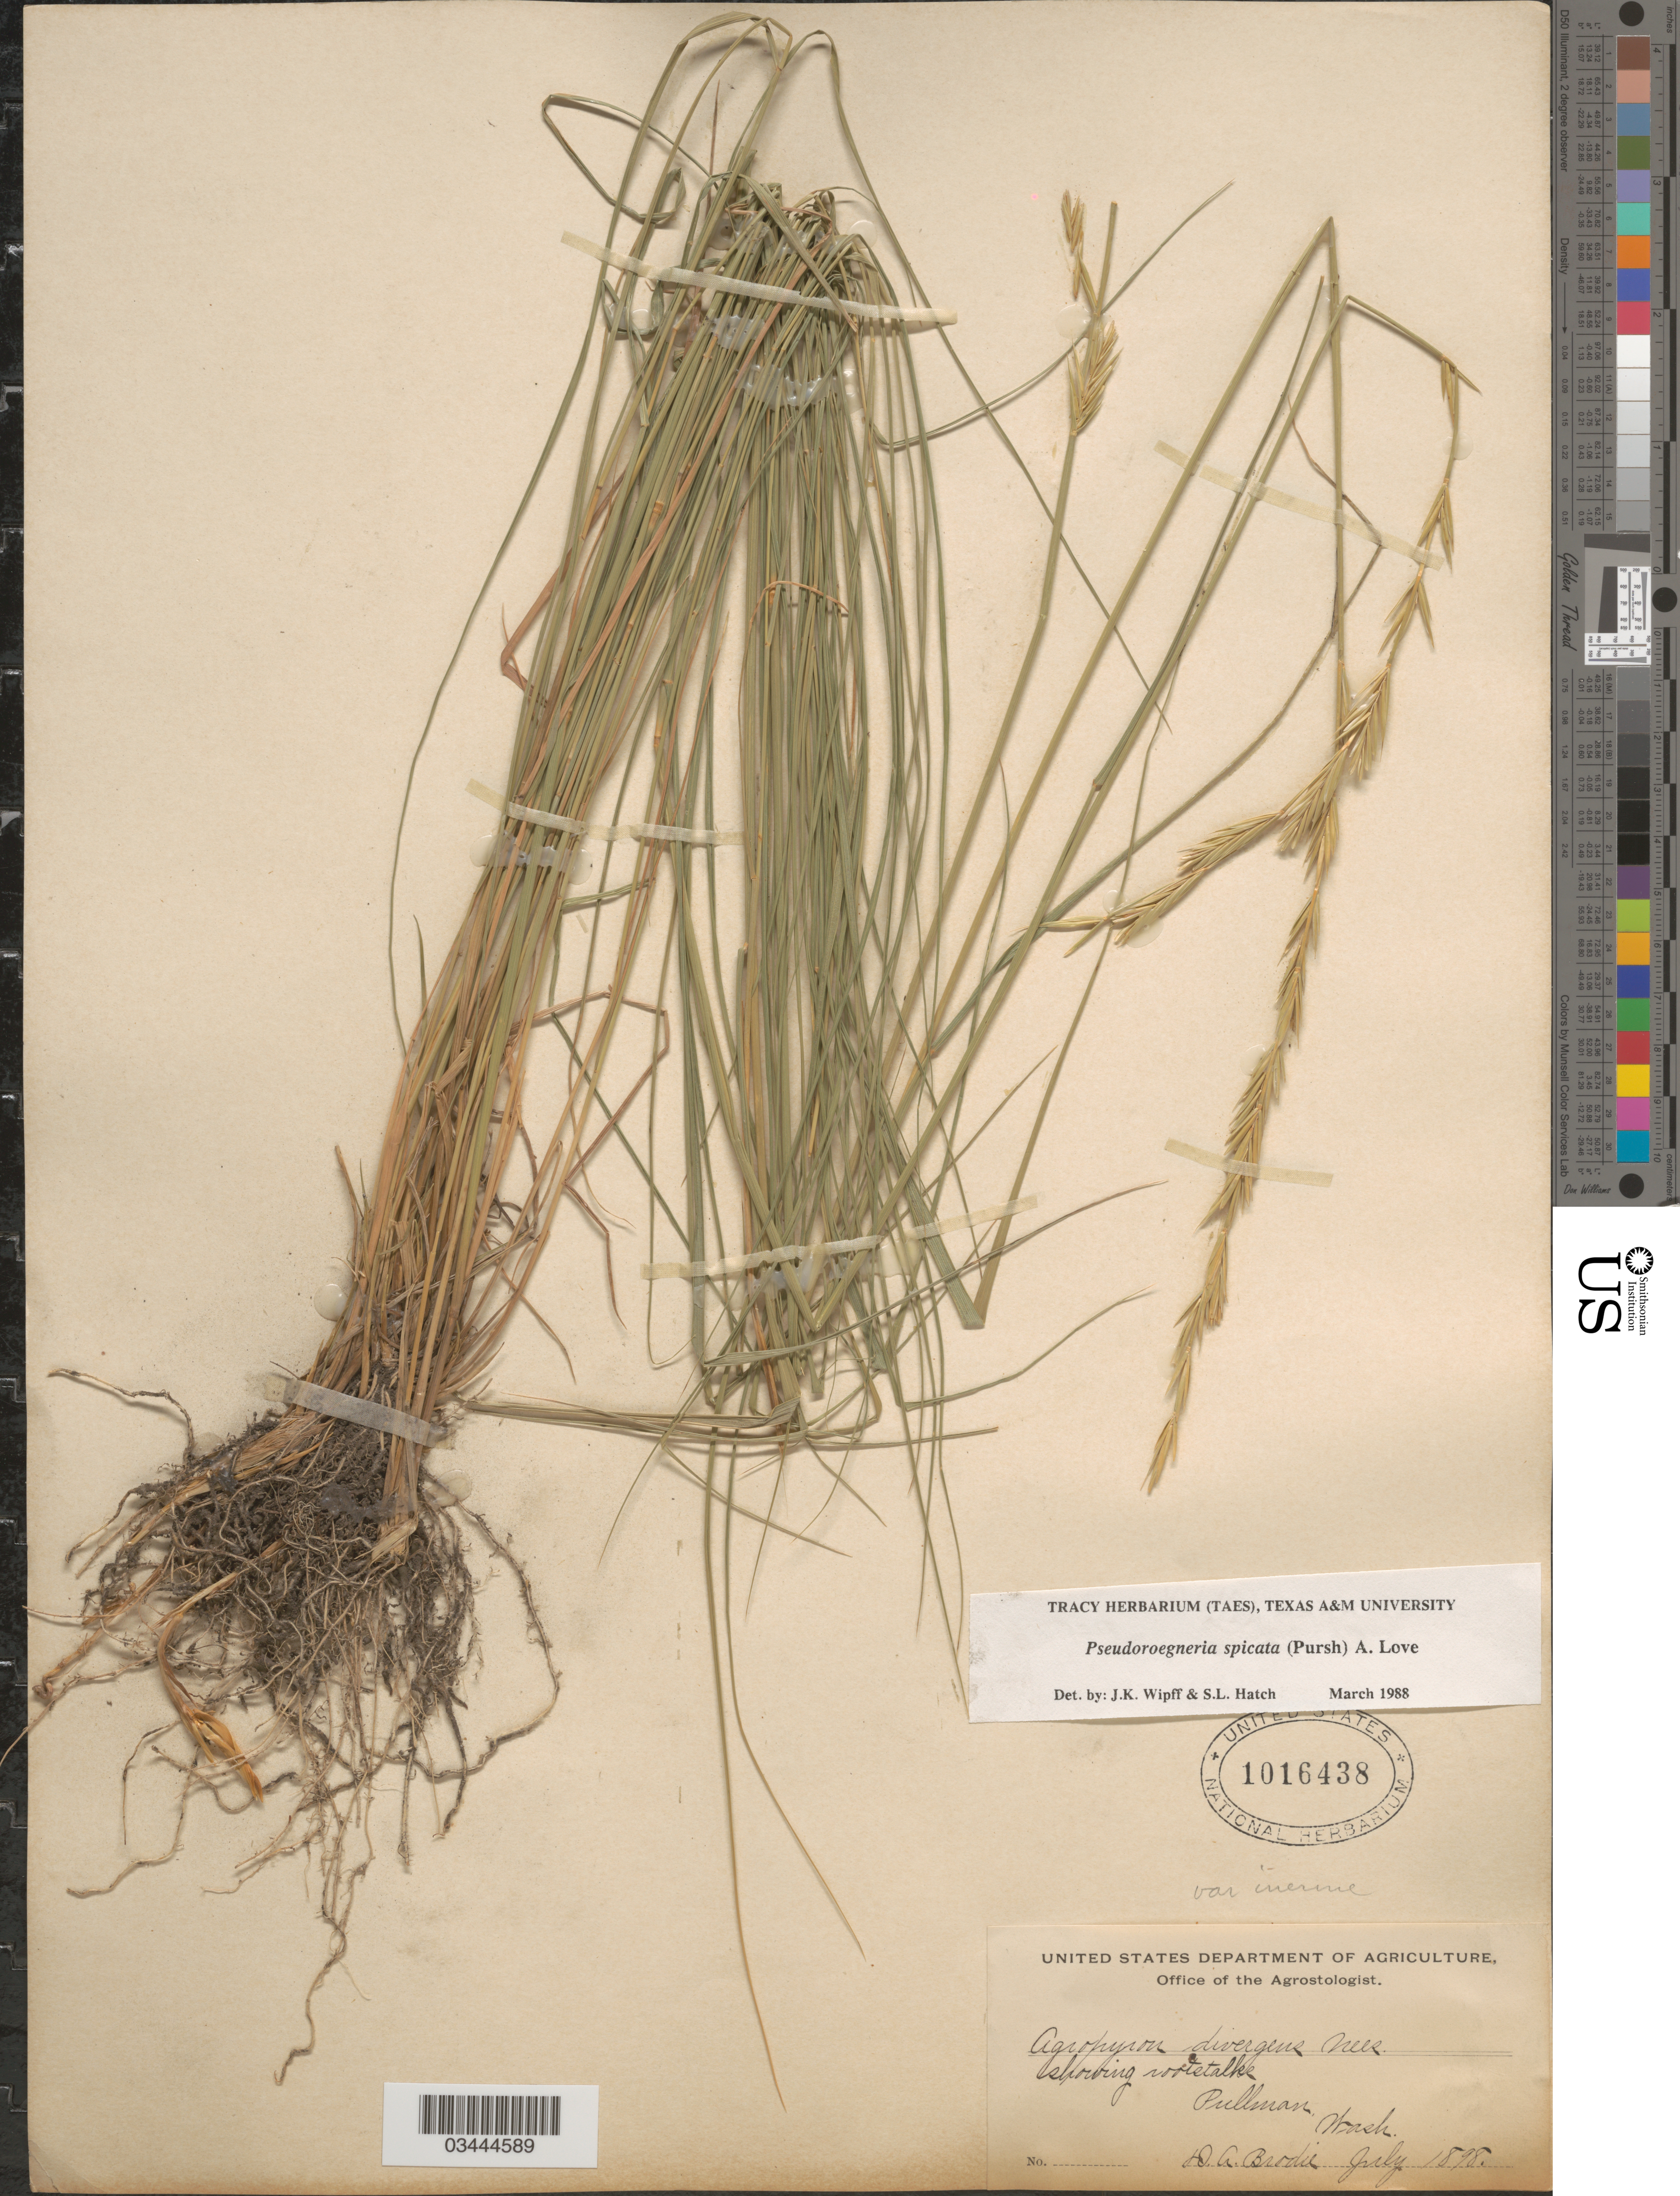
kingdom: Plantae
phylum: Tracheophyta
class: Liliopsida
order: Poales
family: Poaceae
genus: Pseudoroegneria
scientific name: Pseudoroegneria spicata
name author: (Pursh) Á. Löve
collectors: D. Brodie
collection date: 1898-07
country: United States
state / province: Washington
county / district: Whitman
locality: Pullman.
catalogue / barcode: US 1016438